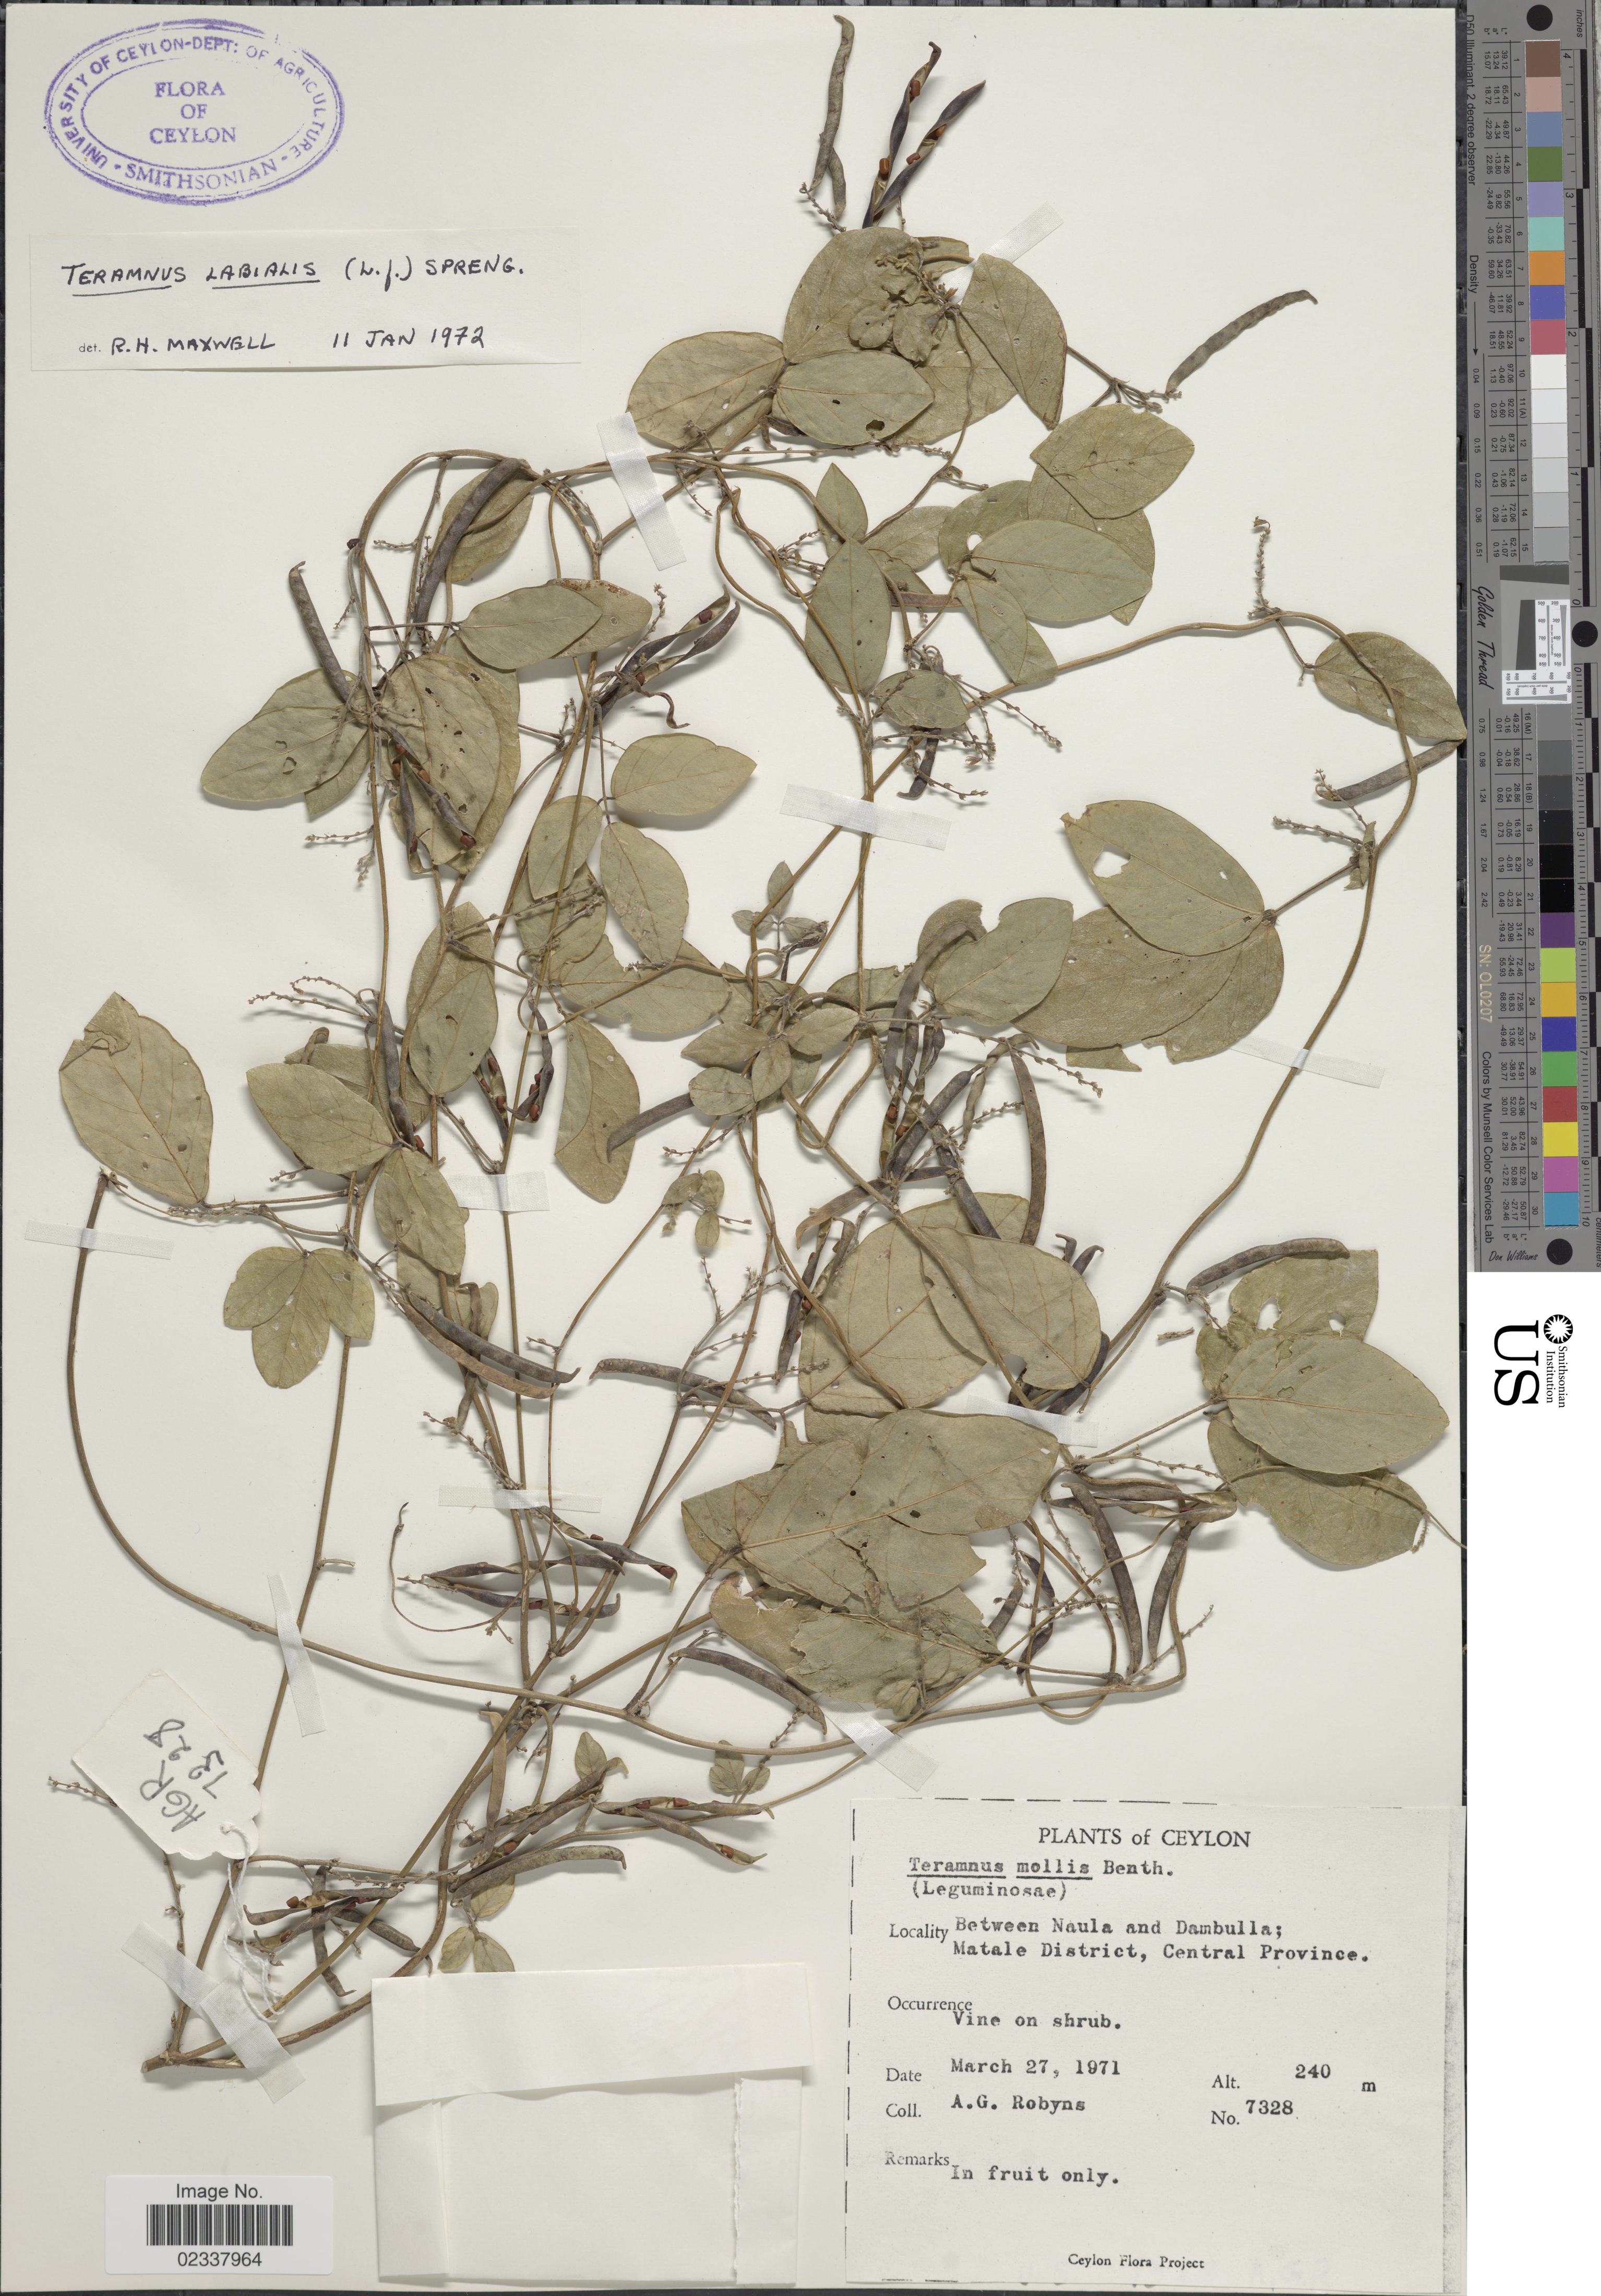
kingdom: Plantae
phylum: Tracheophyta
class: Magnoliopsida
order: Fabales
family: Fabaceae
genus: Teramnus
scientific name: Teramnus labialis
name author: (L. f.) Spreng.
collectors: A. Robyns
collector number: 7328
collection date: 1971-03-27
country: Sri Lanka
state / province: Central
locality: Ceylon, Between Naula and Dambulla; Matale District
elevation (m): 240